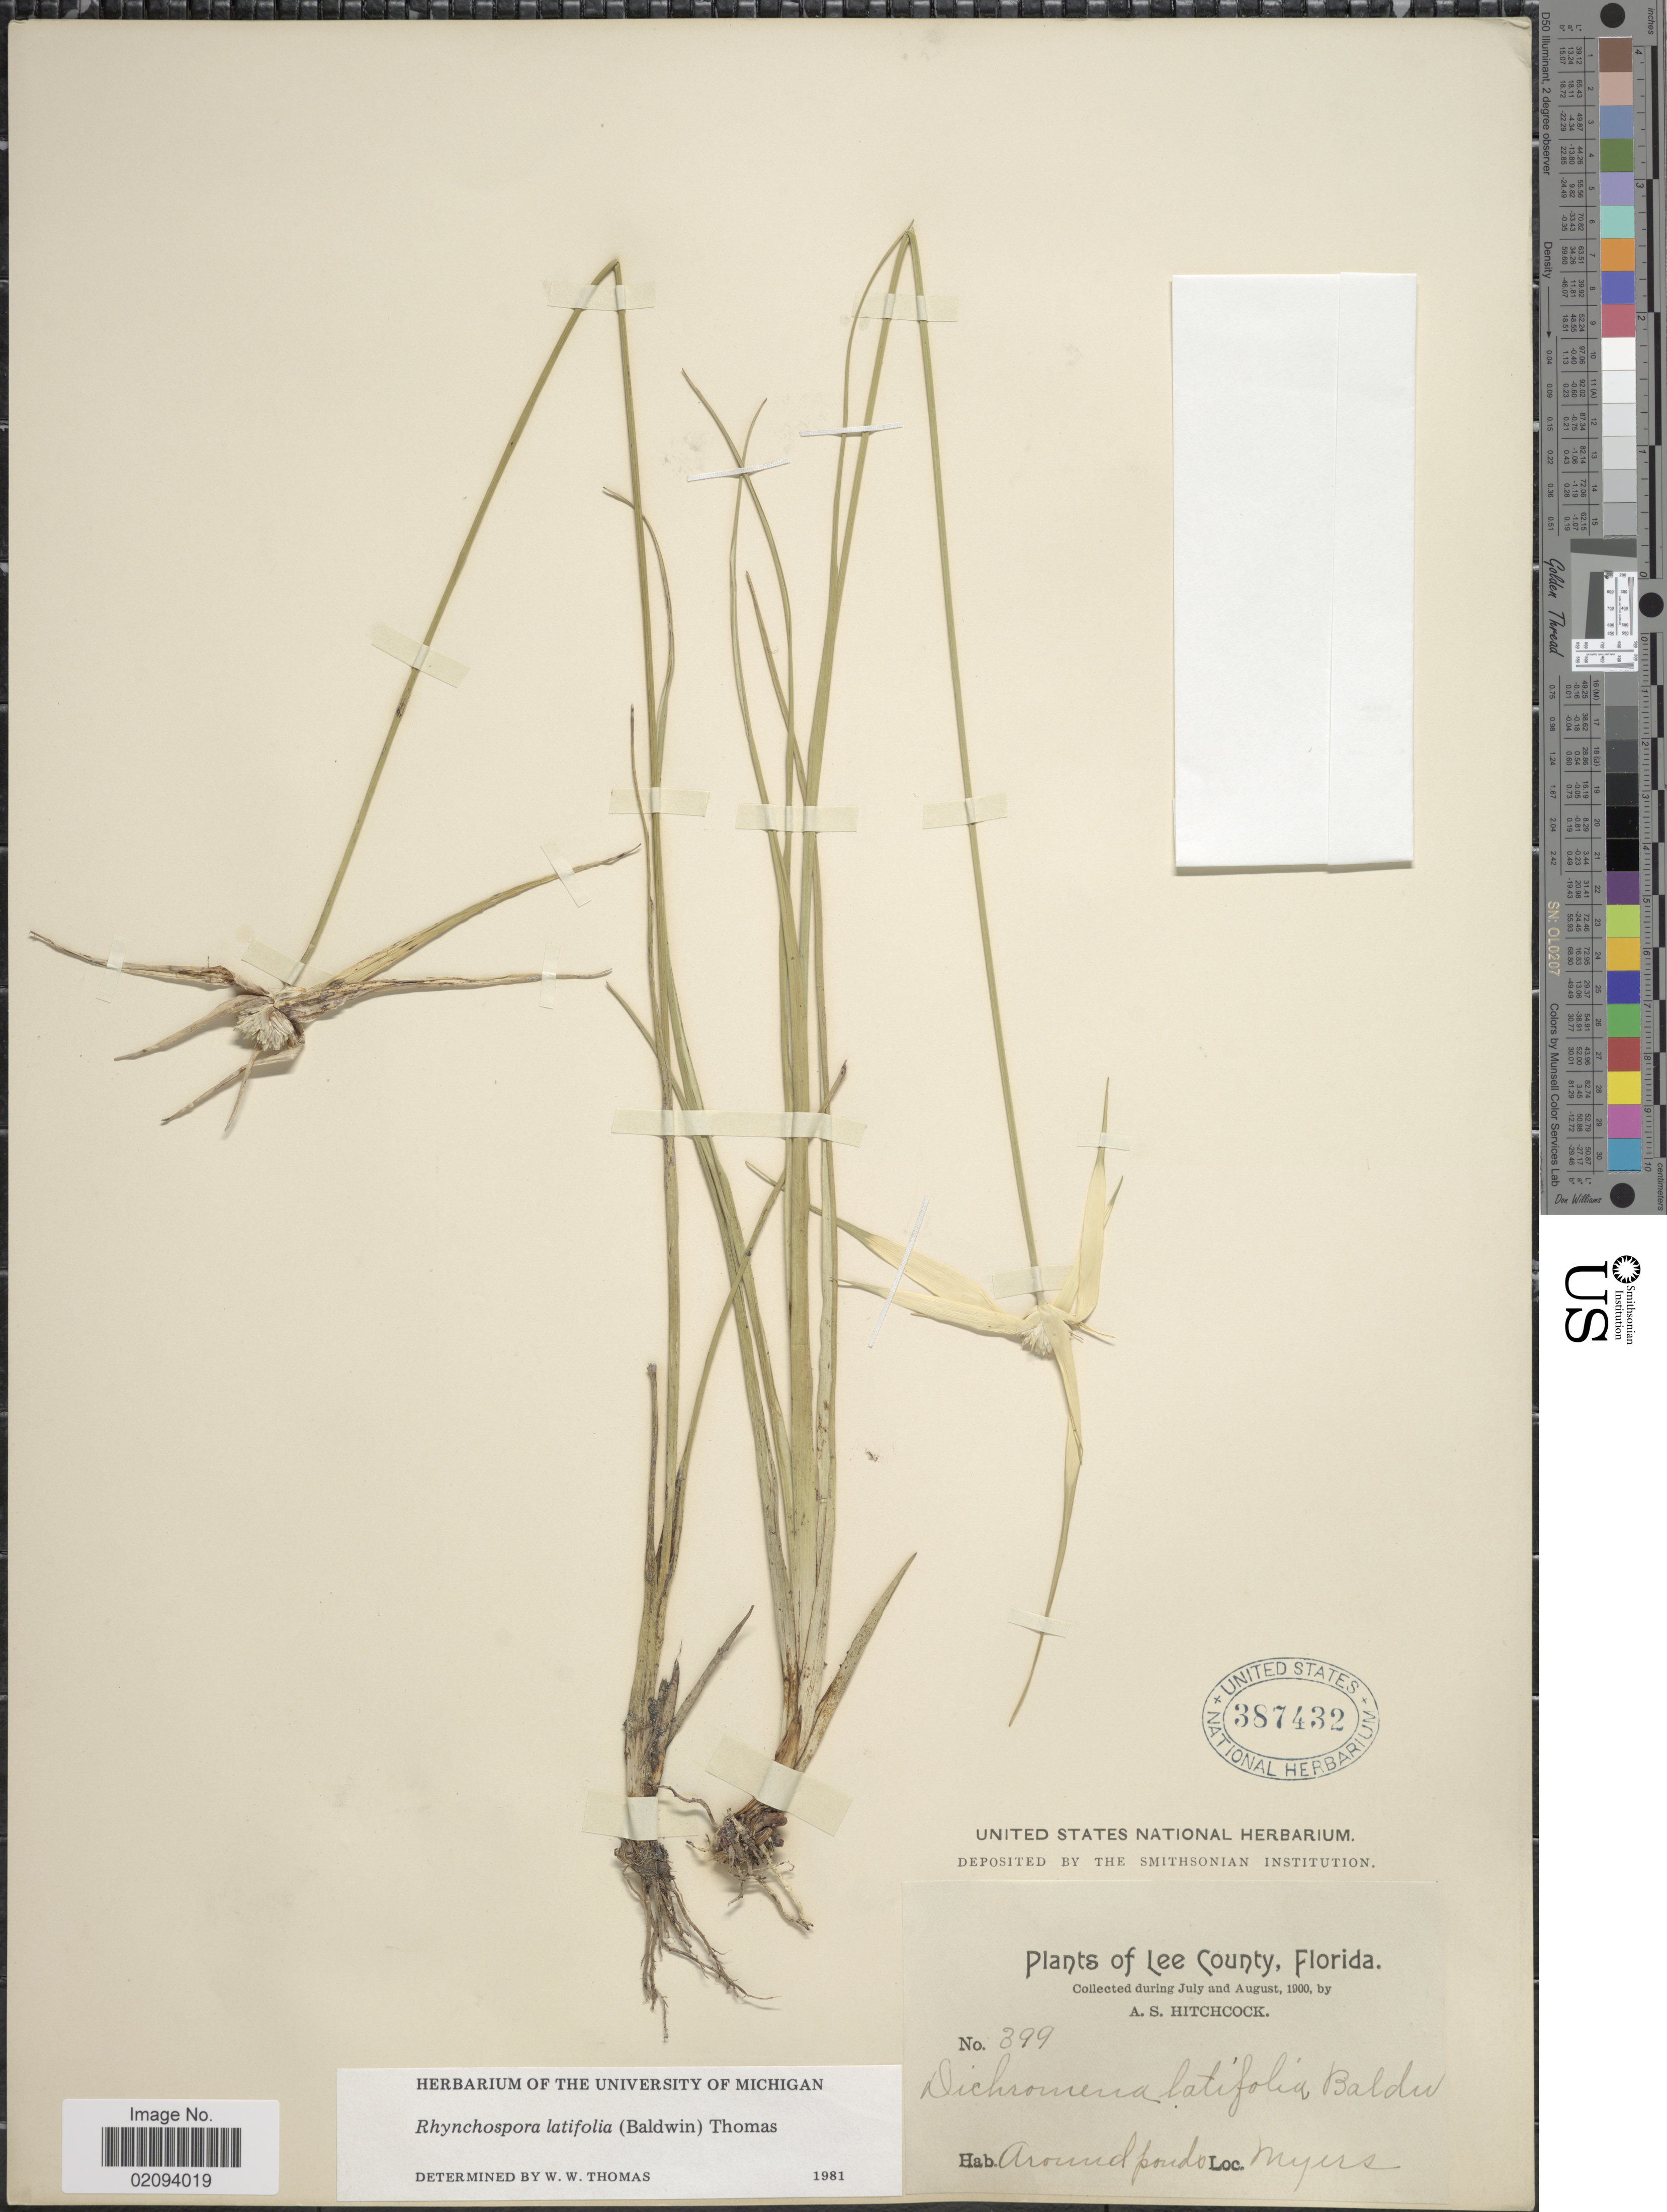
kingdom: Plantae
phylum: Tracheophyta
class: Liliopsida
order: Poales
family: Cyperaceae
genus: Rhynchospora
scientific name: Rhynchospora latifolia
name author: (Baldwin ex Elliott) W.W. Thomas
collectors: A. S. Hitchcock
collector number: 399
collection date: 1900-07/1900-08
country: United States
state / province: Florida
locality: Lee County. Around ponds. Myers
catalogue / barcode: US 387432